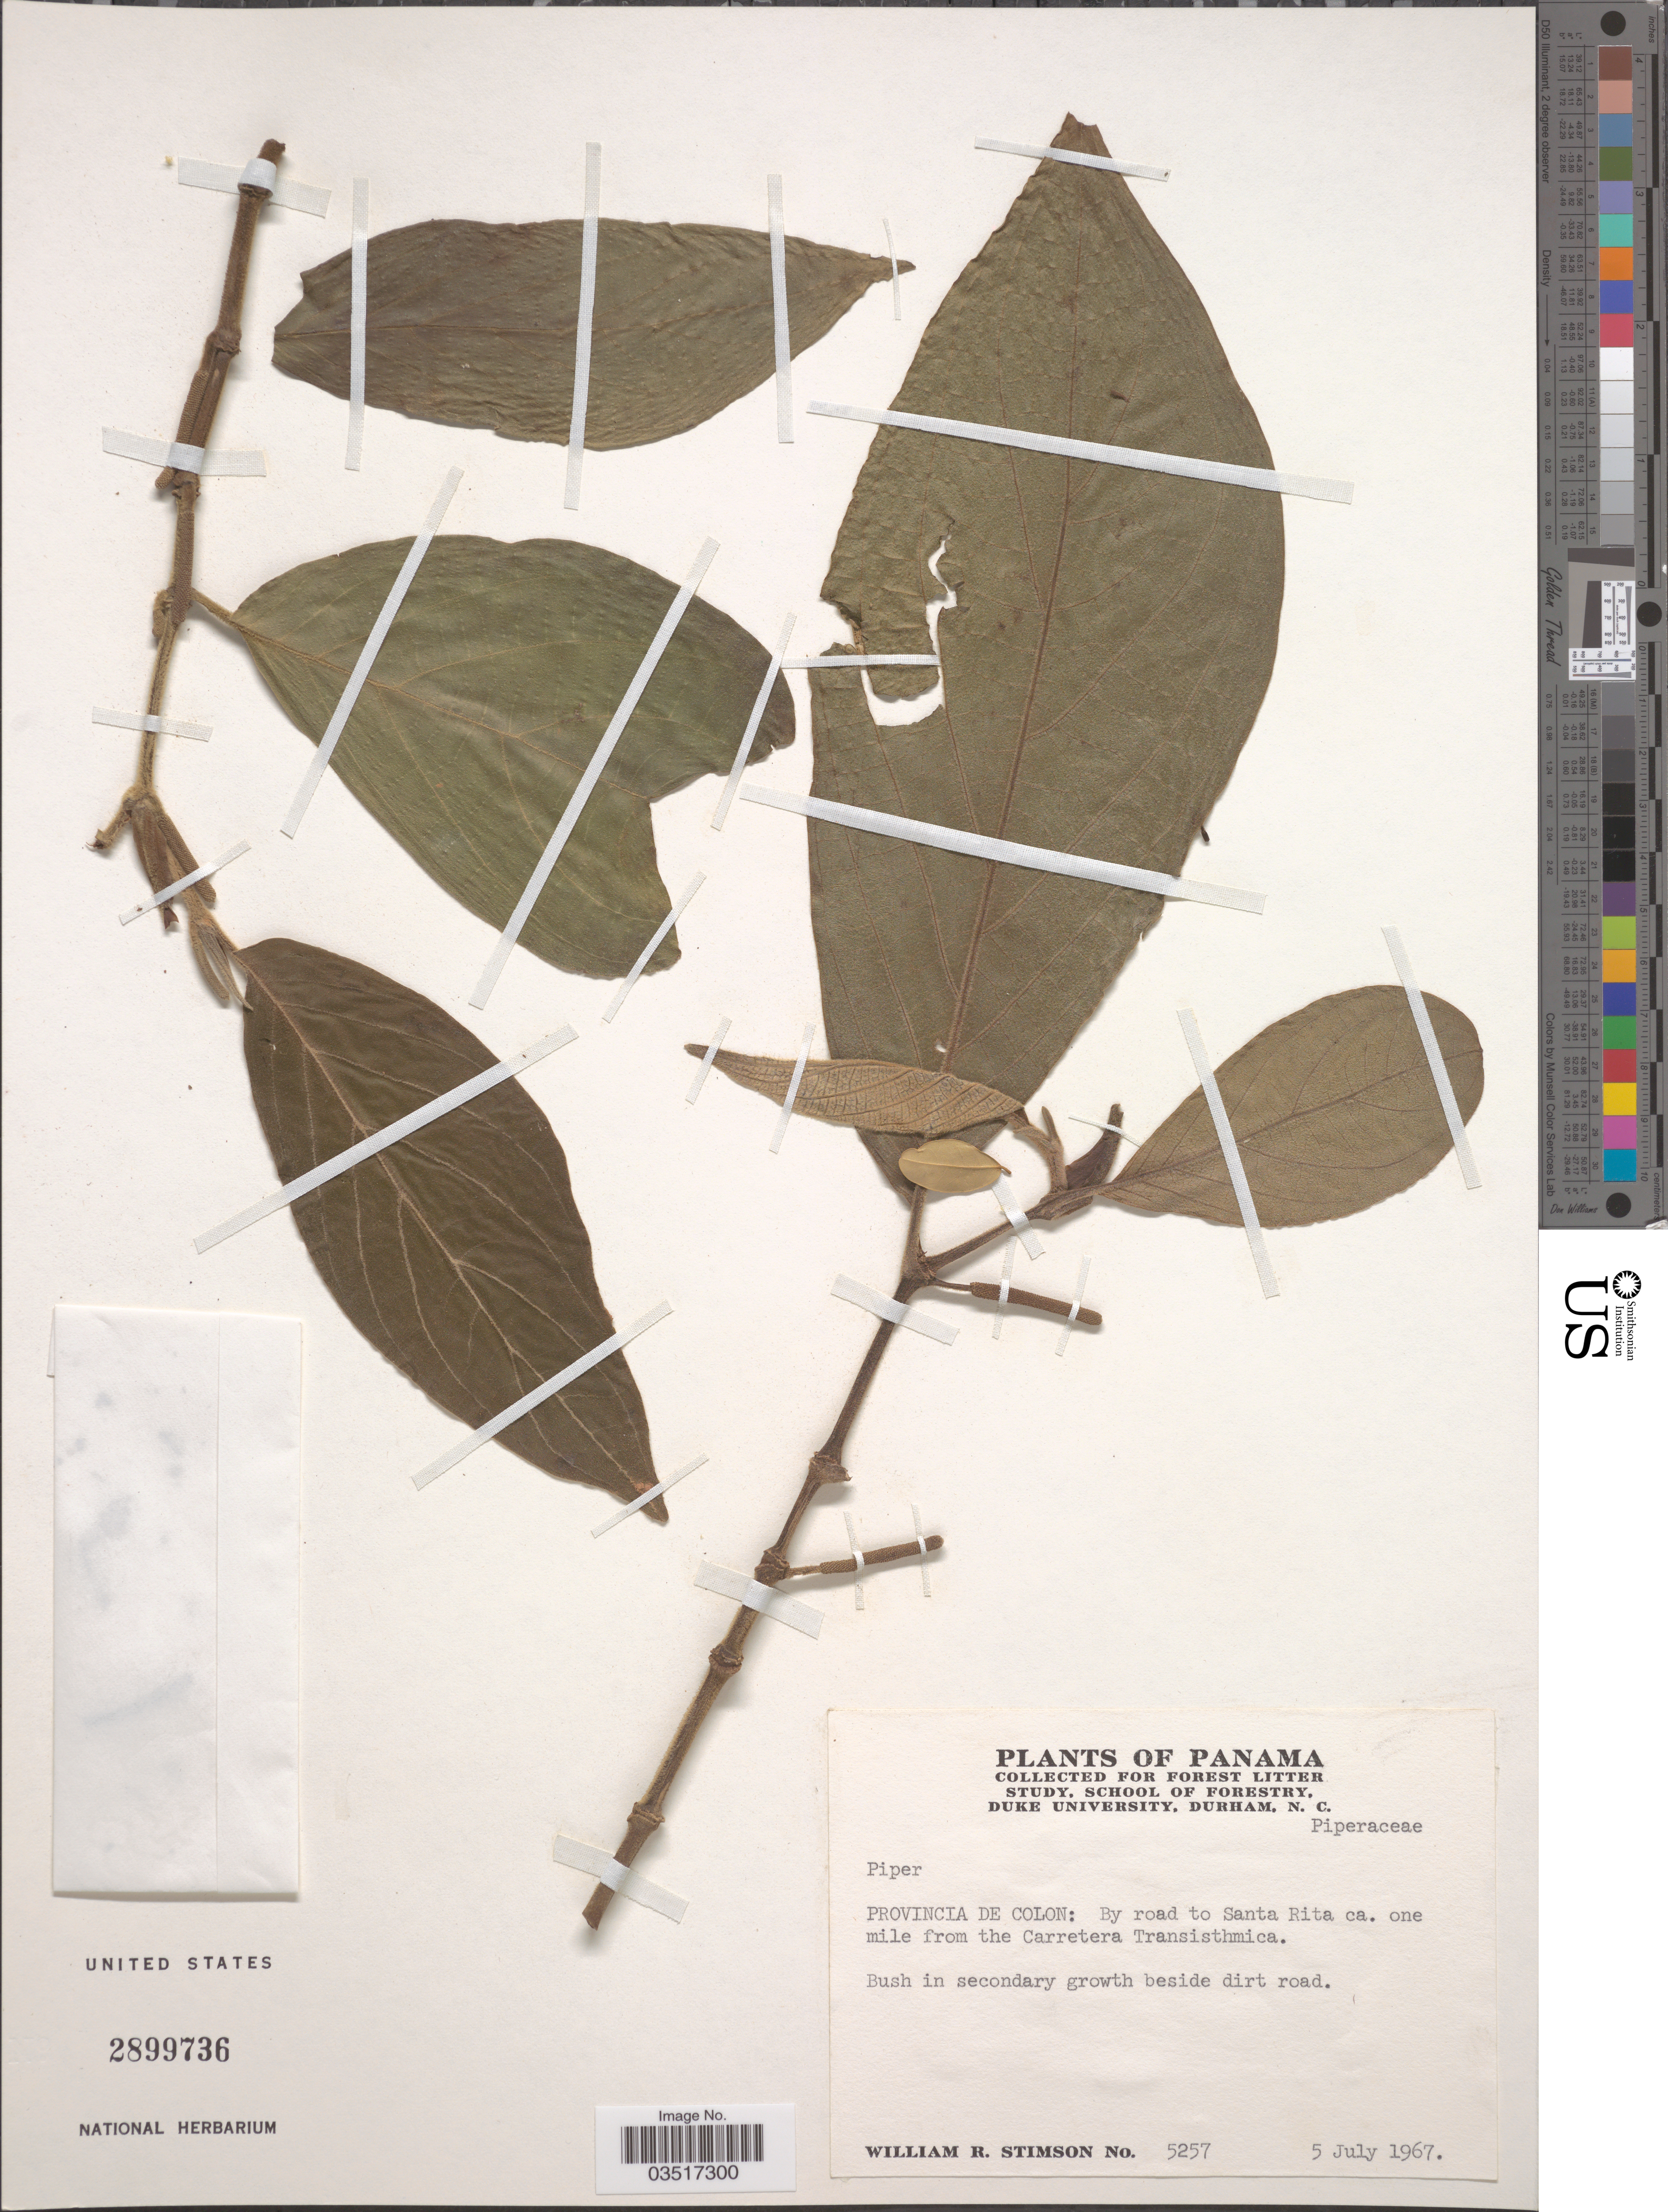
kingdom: Plantae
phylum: Tracheophyta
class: Magnoliopsida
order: Piperales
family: Piperaceae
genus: Piper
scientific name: Piper sp.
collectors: W. R. Stimson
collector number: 5257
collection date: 1967-07-05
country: Panama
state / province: Colón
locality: By road to Santa Rita ca. one mile from the Carretera Transisthmica.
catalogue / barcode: US 2899736